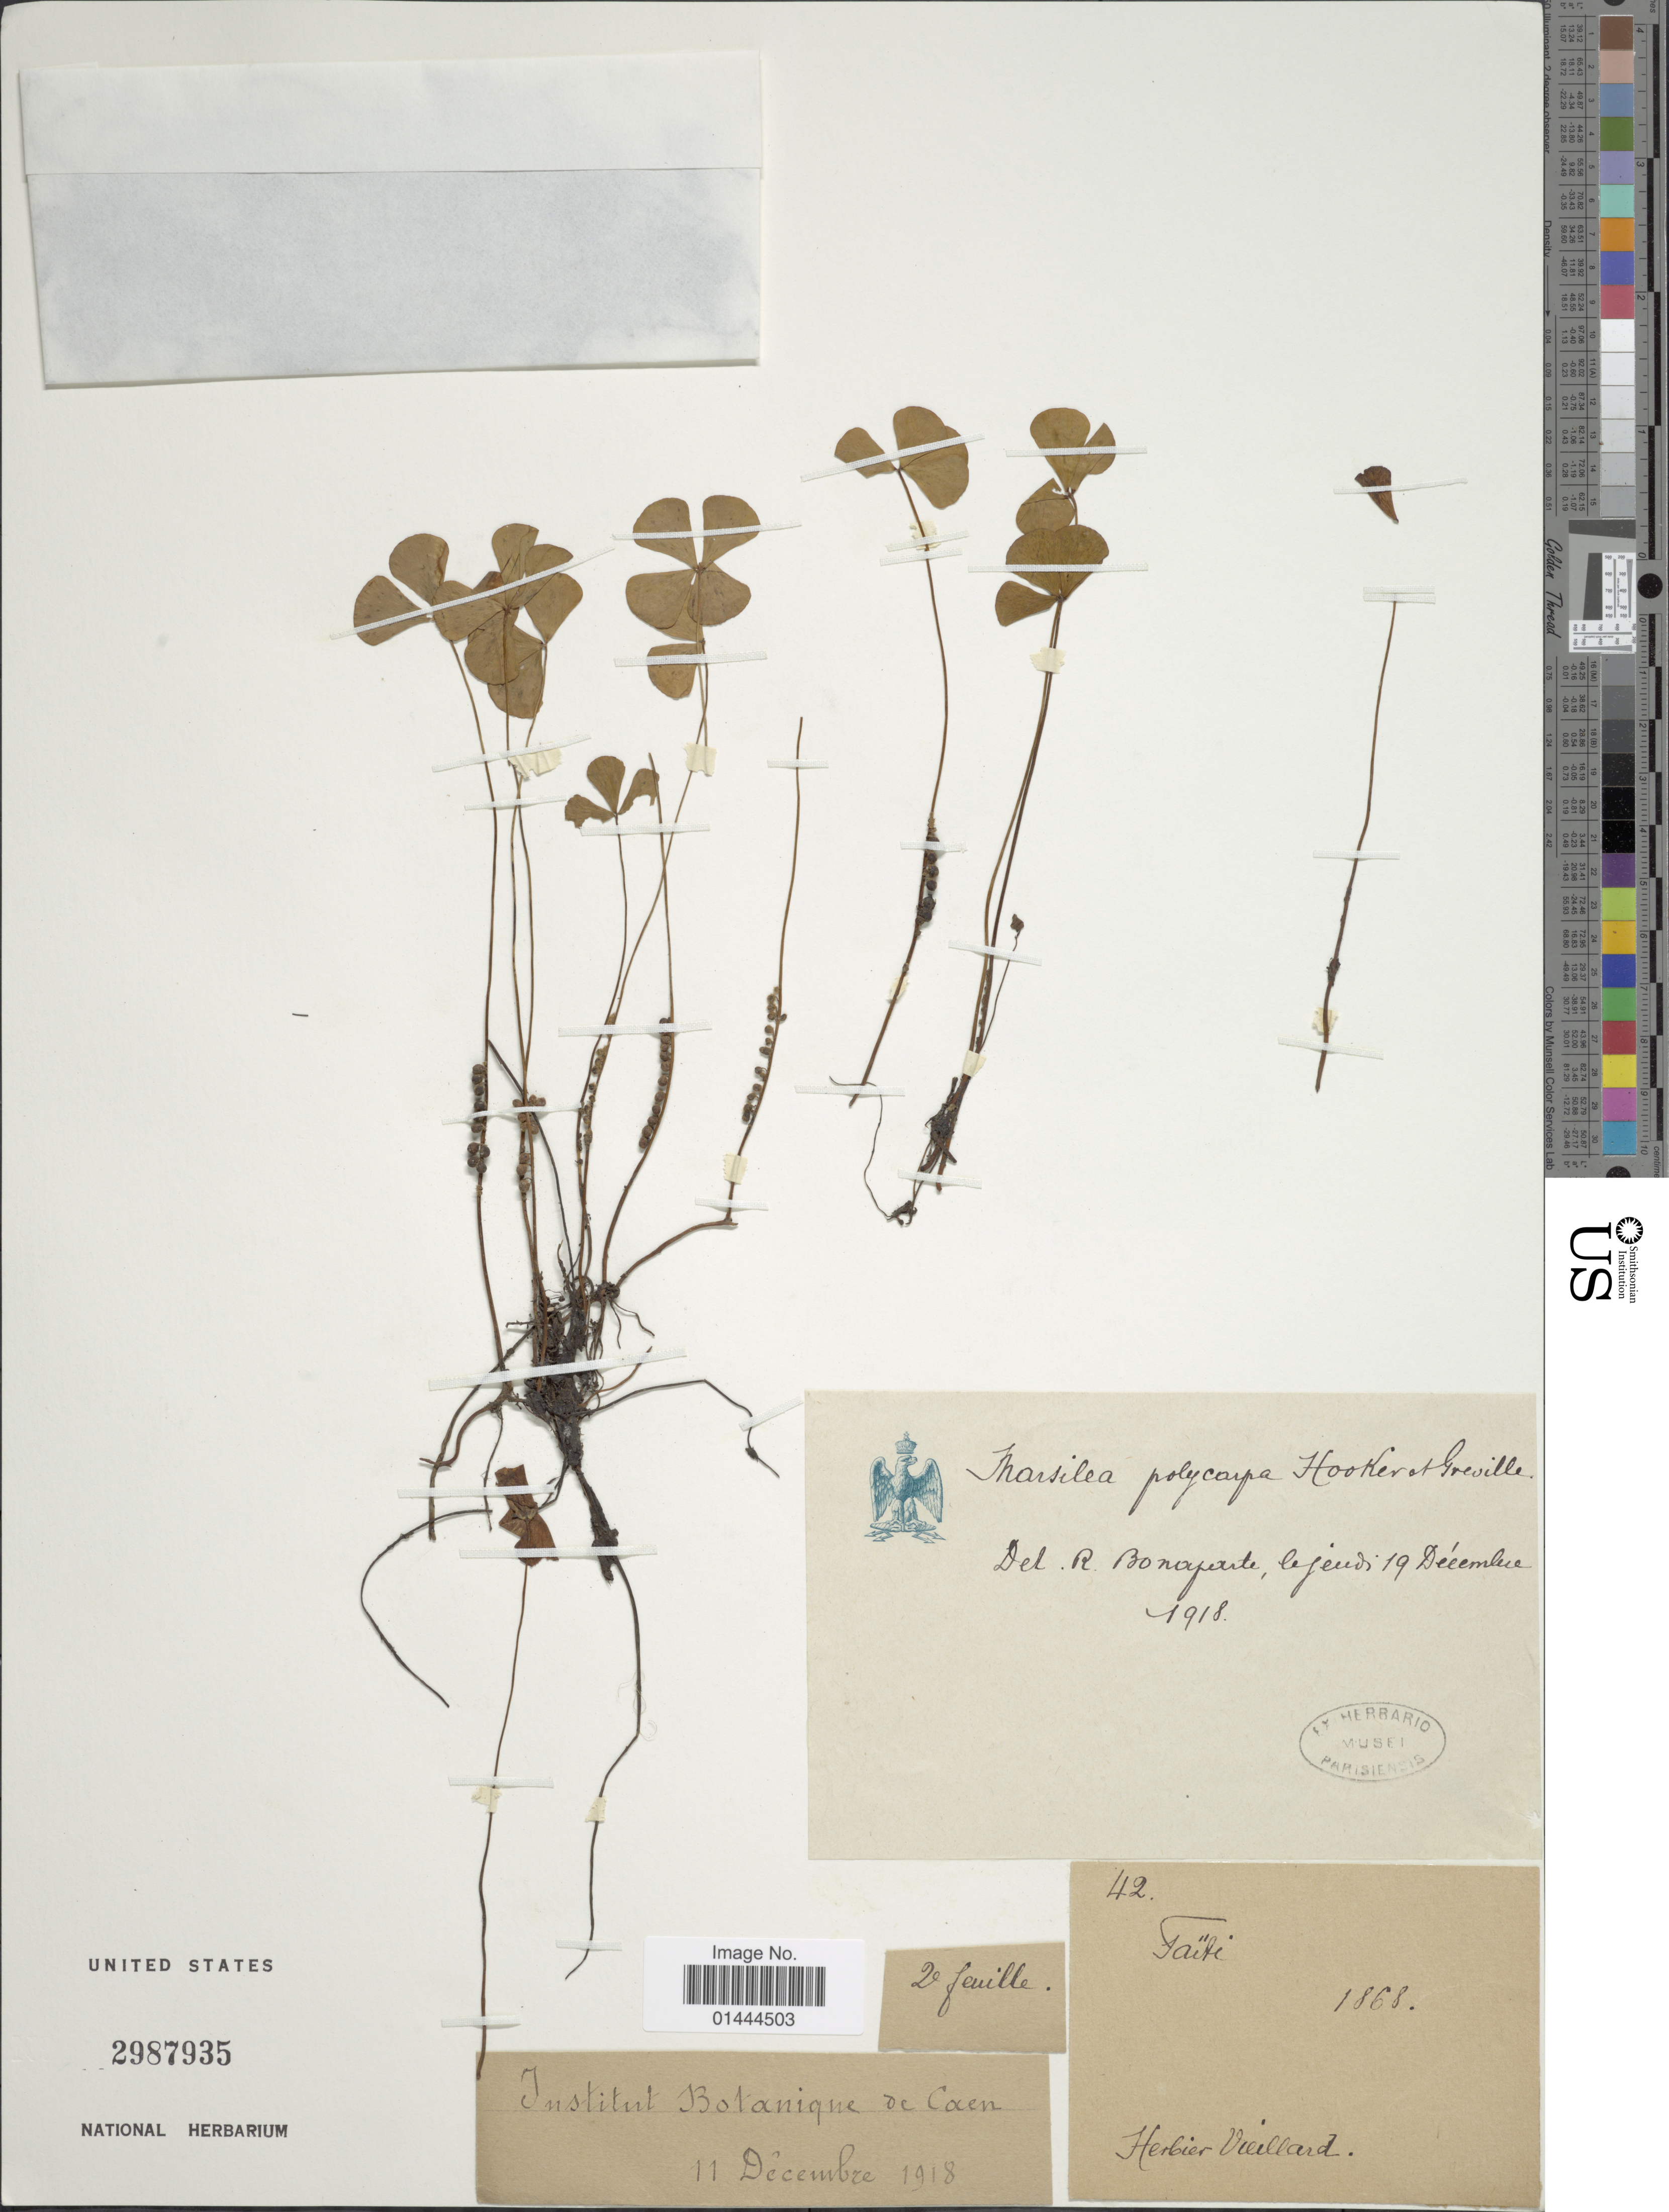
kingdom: Plantae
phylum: Tracheophyta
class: Polypodiopsida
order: Salviniales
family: Marsileaceae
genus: Marsilea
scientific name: Marsilea polycarpa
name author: Hook. & Grev.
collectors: ex herb. Vieillard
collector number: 42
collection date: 1868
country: Haiti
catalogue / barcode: US 2987935